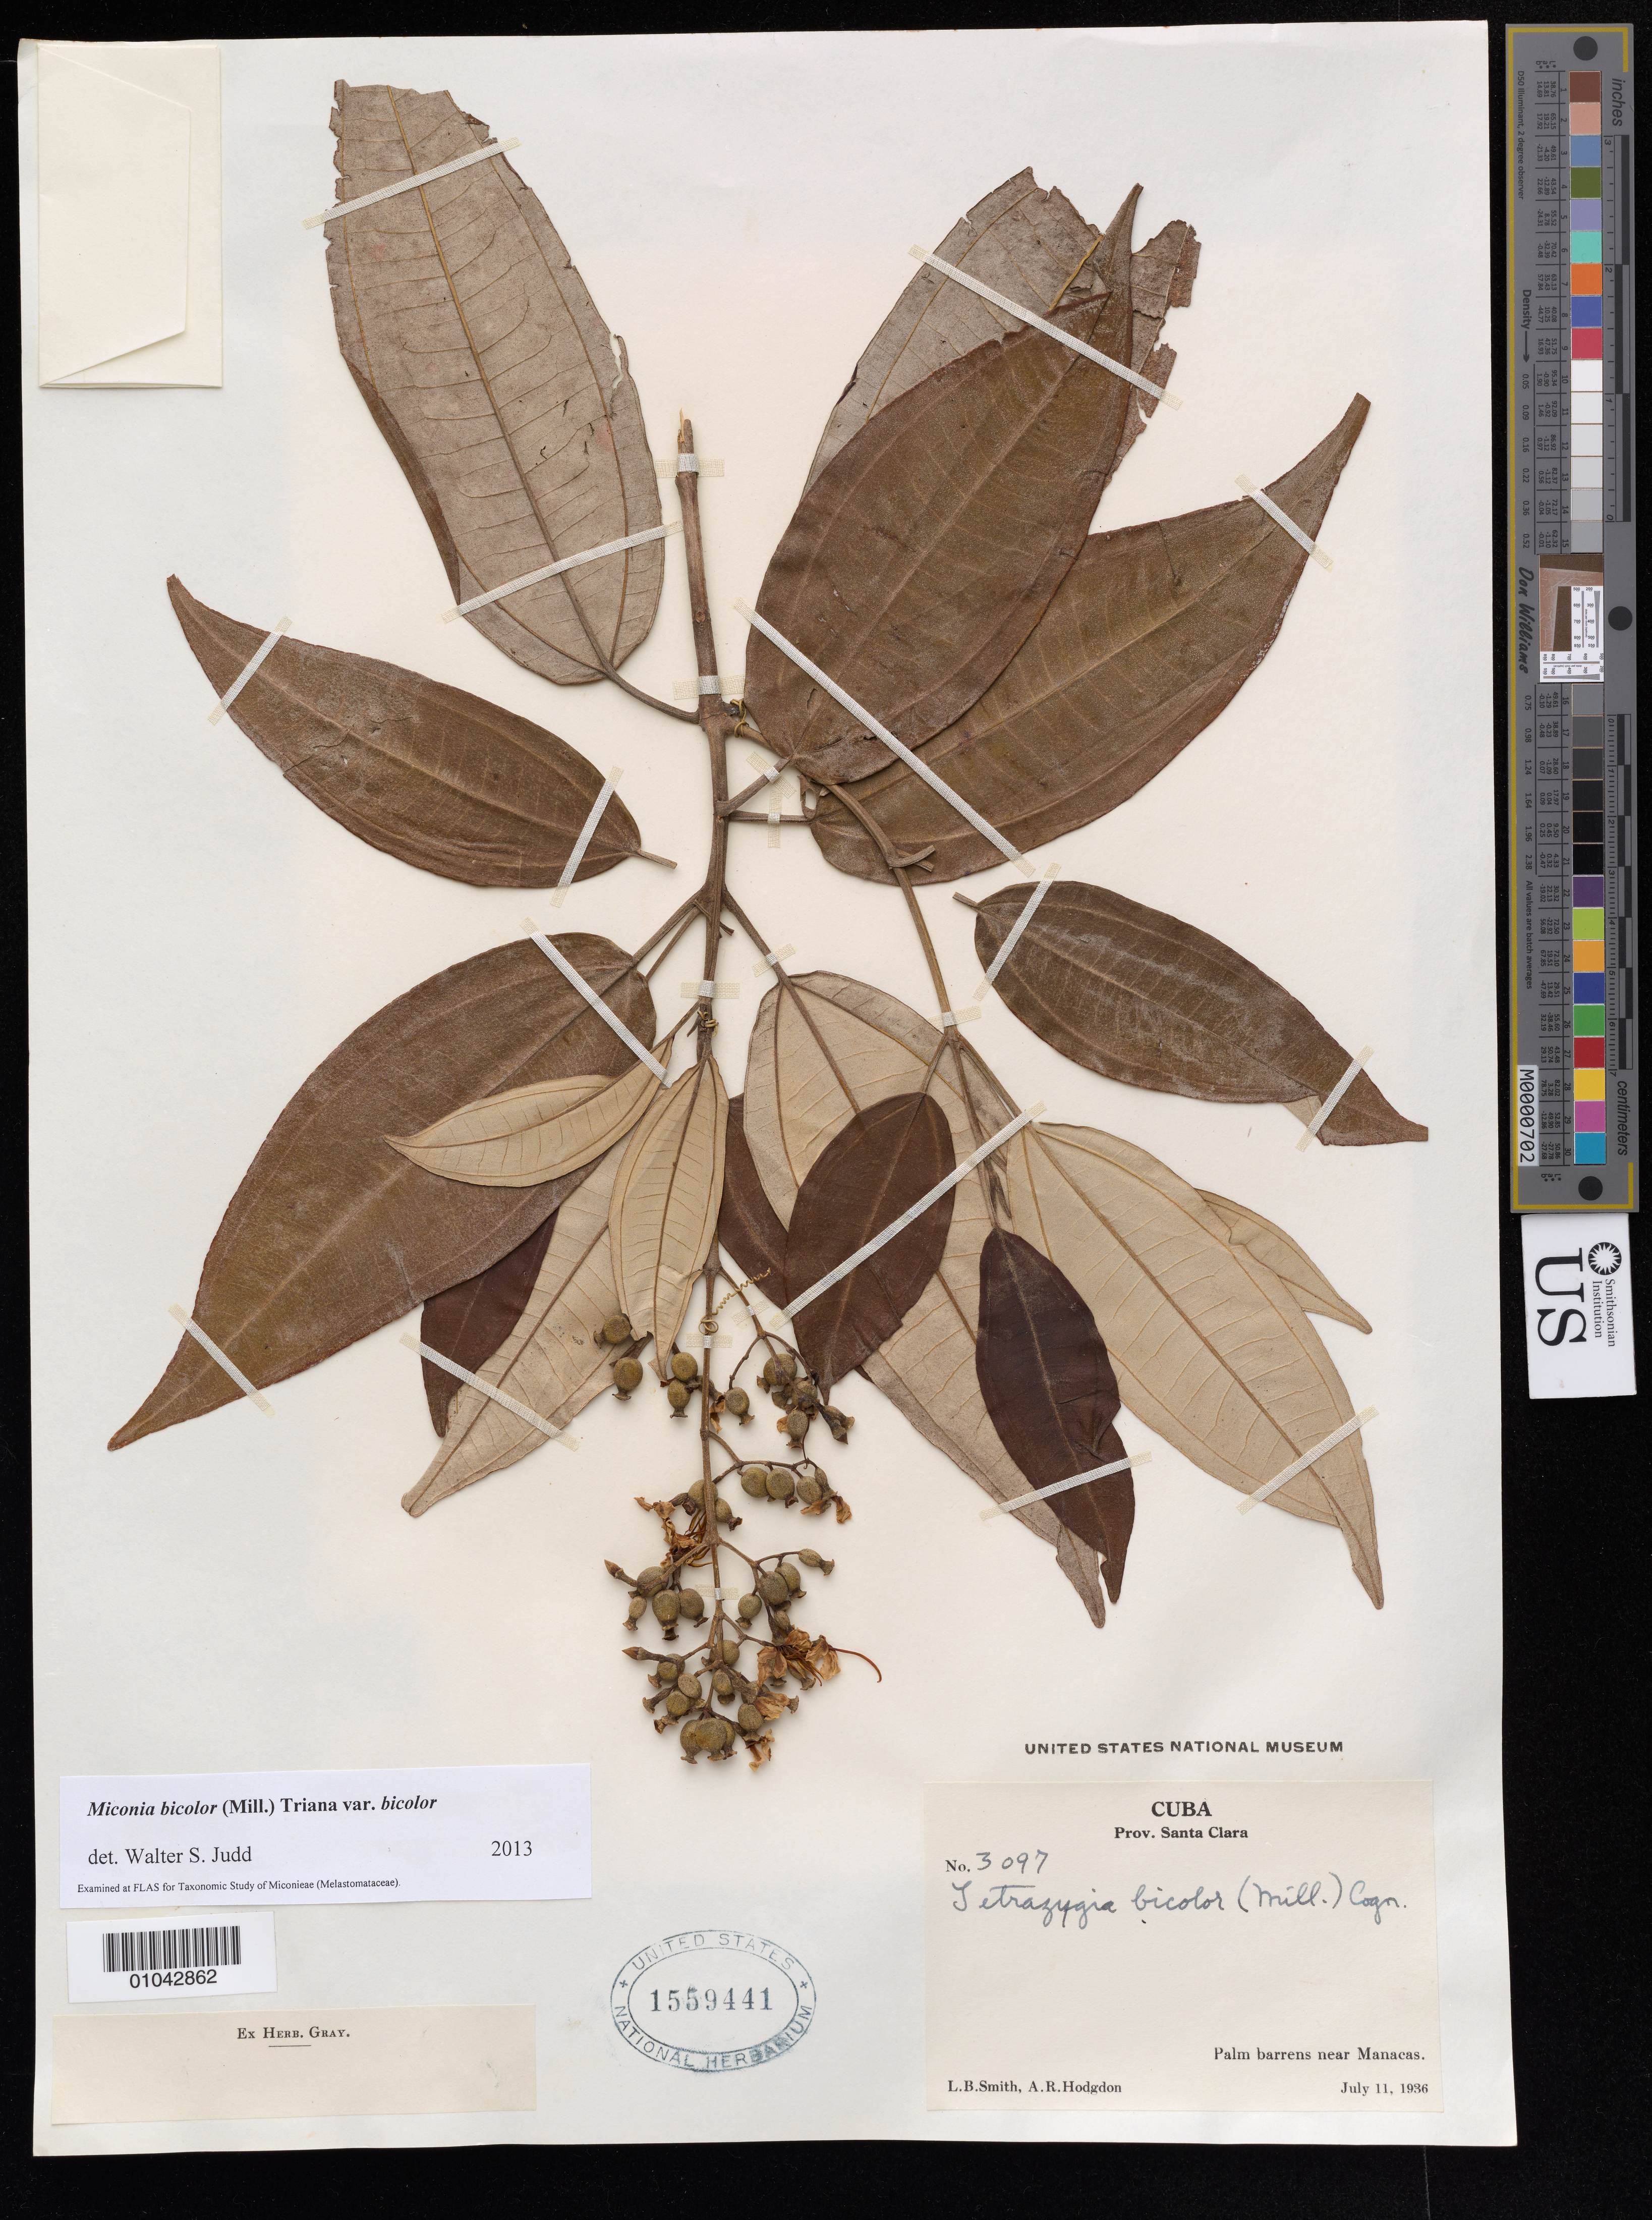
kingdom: Plantae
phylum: Tracheophyta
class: Magnoliopsida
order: Myrtales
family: Melastomataceae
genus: Miconia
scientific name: Miconia bicolor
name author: (Mill.) Triana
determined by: Judd, Walter S.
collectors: L. Smith & A. R. Hodgdon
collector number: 3097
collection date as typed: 11 Jul 1936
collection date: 1936-07-11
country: Cuba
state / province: Santa Clara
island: Cuba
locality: Near Manacas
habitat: Palm barrens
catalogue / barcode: US 1559441